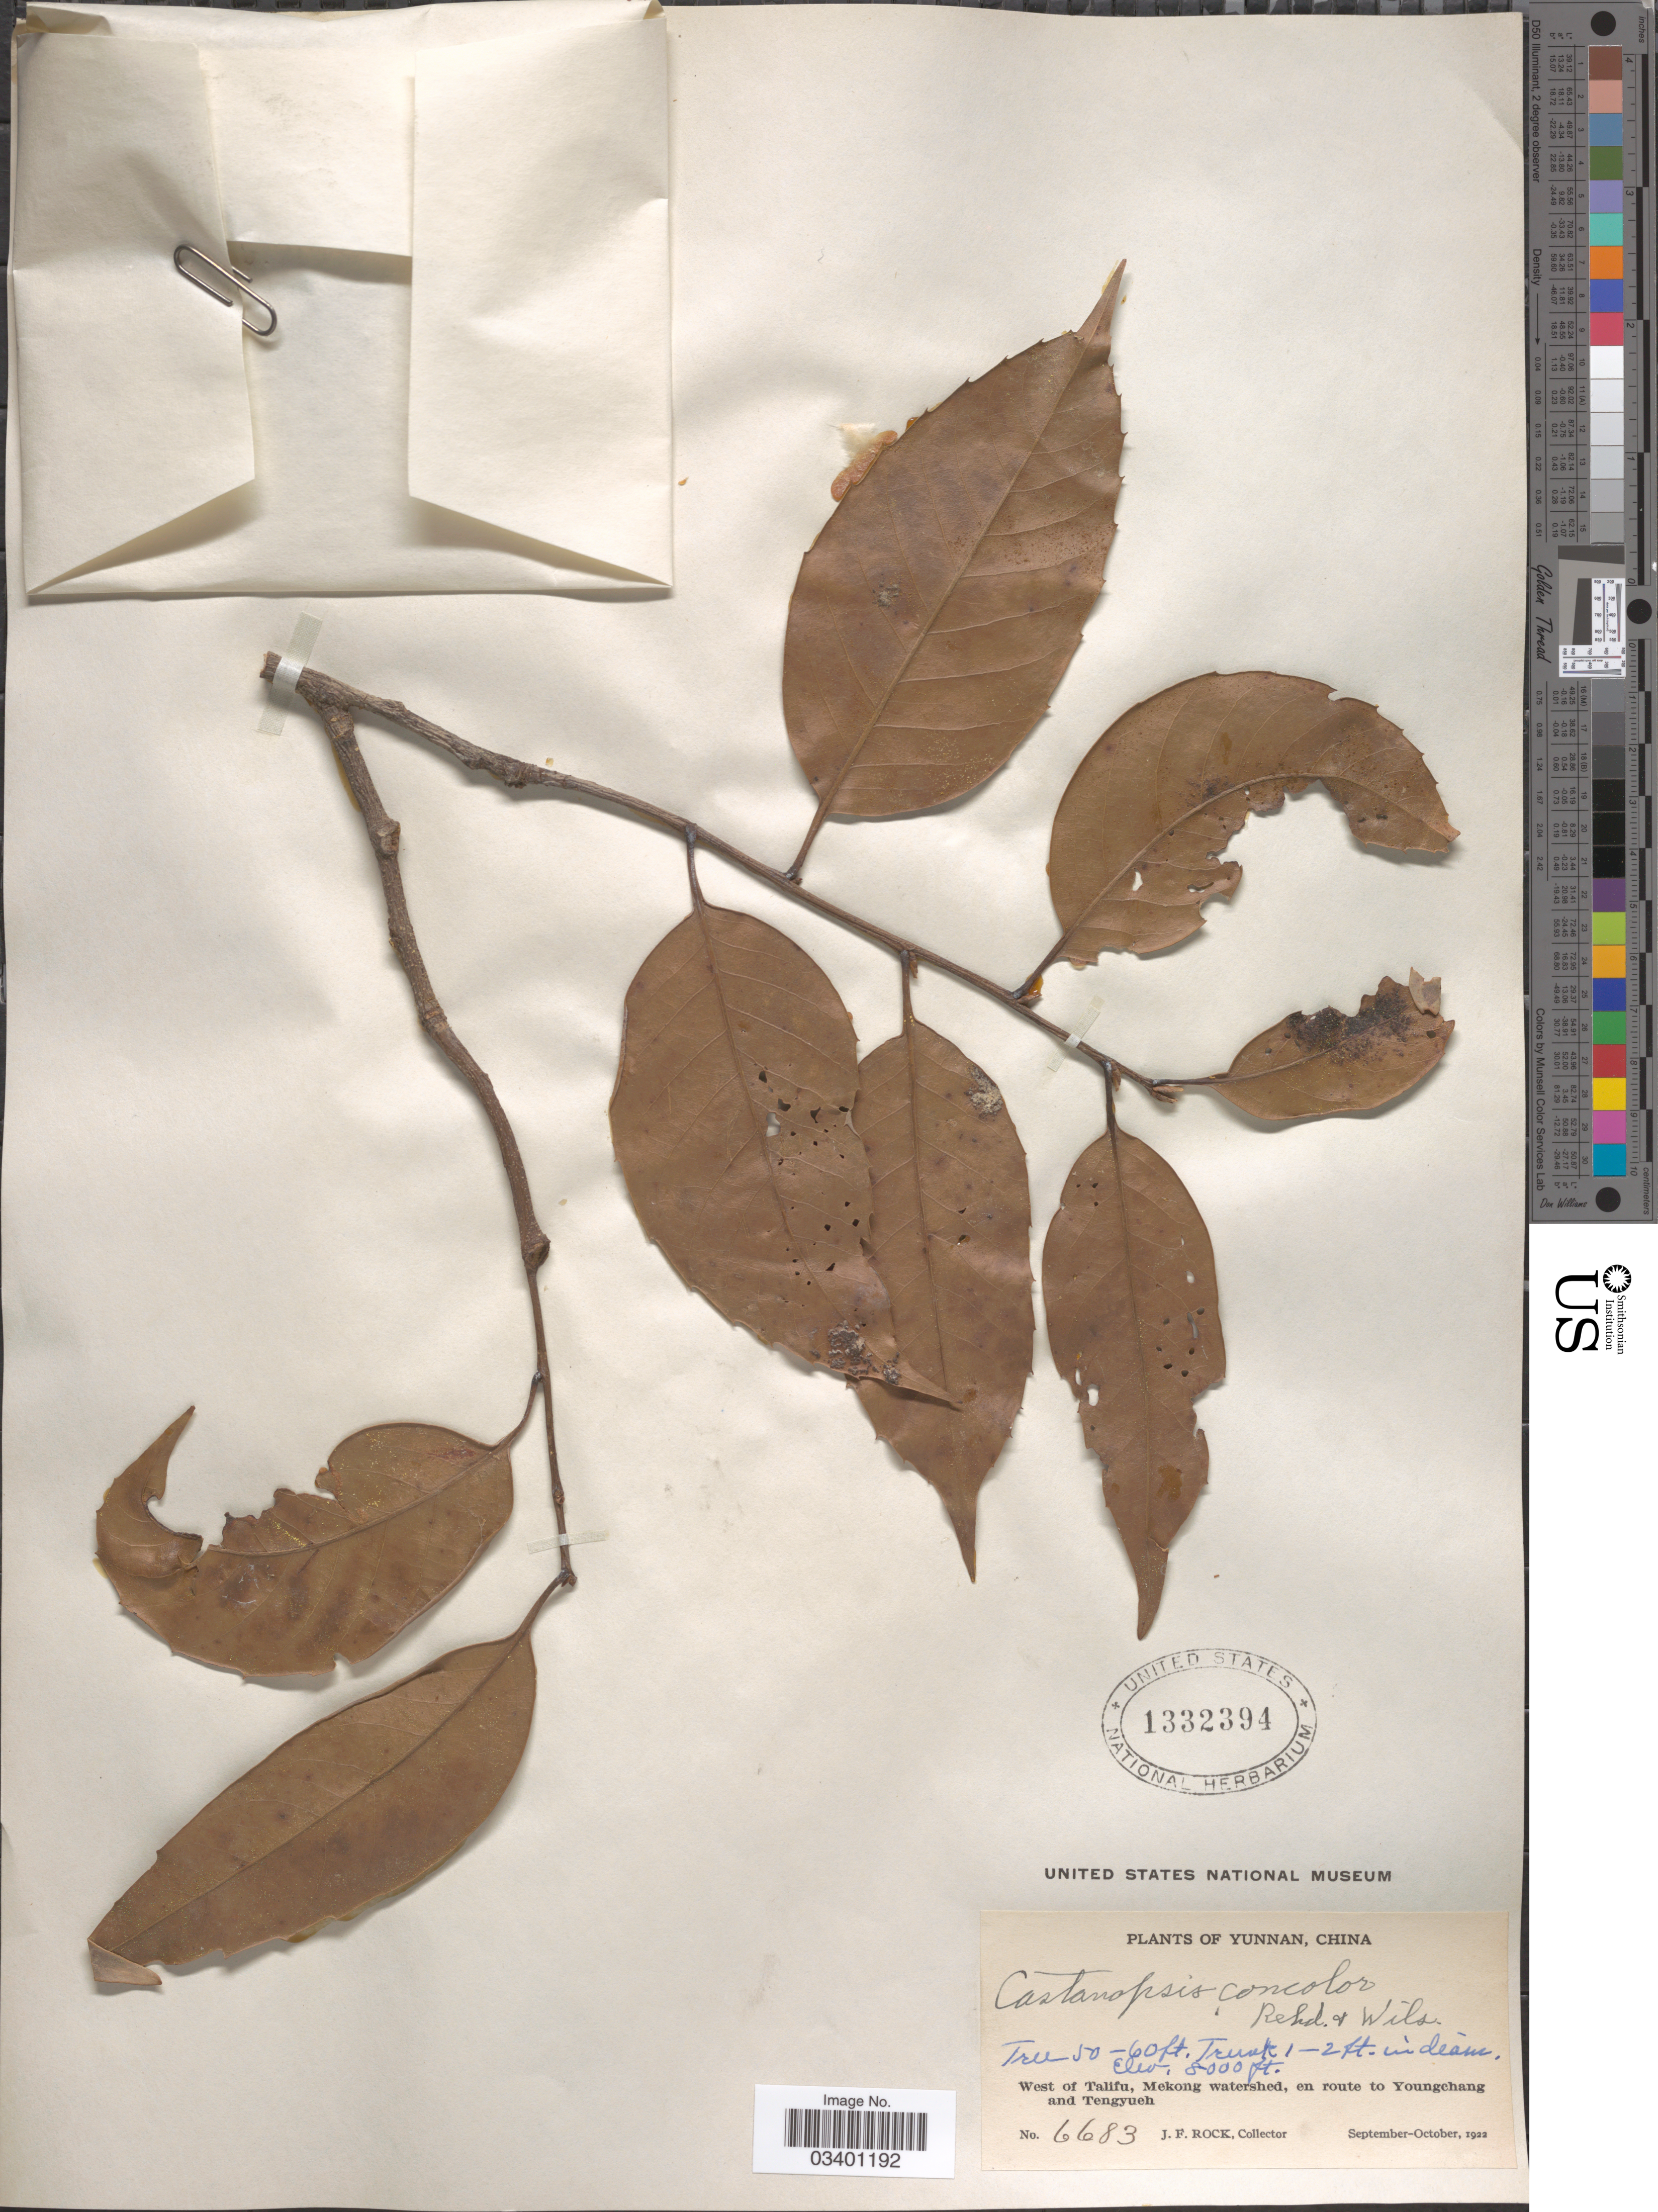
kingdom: Plantae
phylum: Tracheophyta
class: Magnoliopsida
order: Fagales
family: Fagaceae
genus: Castanopsis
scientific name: Castanopsis orthacantha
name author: Franch.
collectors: J. Rock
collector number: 6683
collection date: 1922-09/1922-10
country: China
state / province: Yunnan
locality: West of Talifu, Mekong watershed, en route to Youngchang and Tengyueh.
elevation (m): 2438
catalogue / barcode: US 1332394